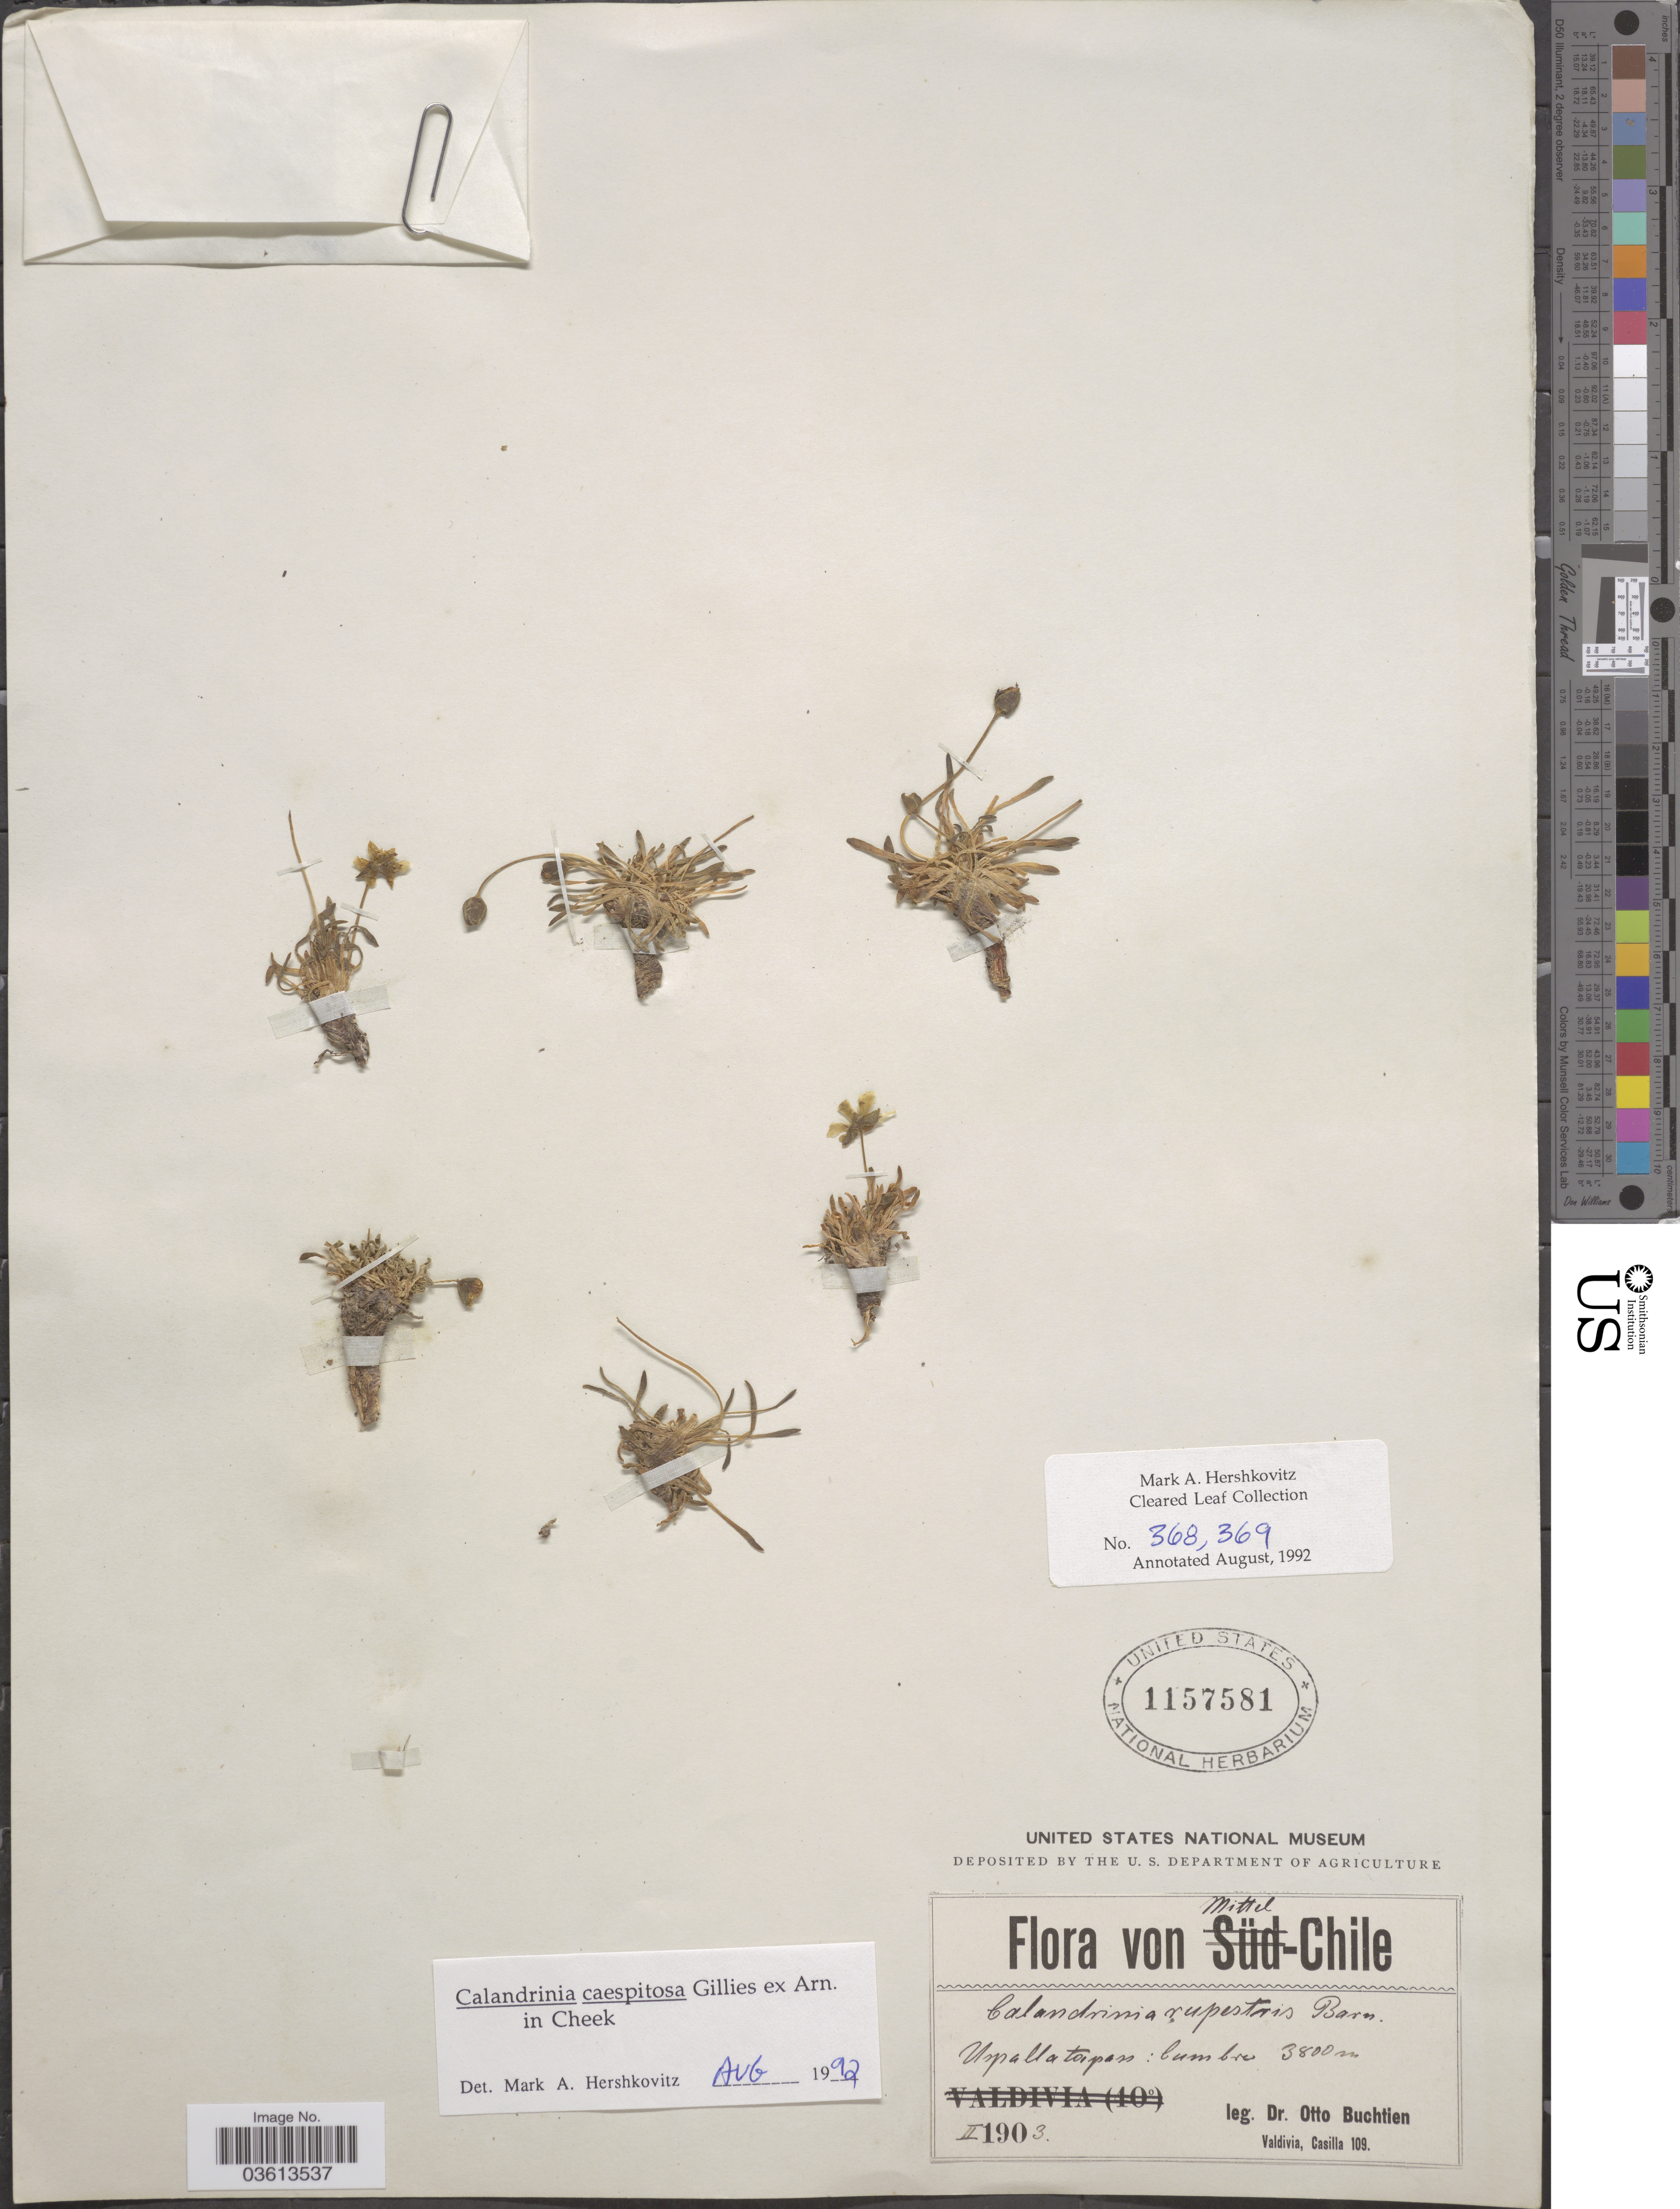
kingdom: Plantae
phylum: Tracheophyta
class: Magnoliopsida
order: Caryophyllales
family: Montiaceae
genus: Calandrinia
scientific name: Calandrinia caespitosa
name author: Gillies ex Arn.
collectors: O. Buchtien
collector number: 109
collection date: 1903-02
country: Chile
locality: Mittel-Chile. Uspallatapass: Cumbre.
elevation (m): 3800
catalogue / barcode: US 1157581